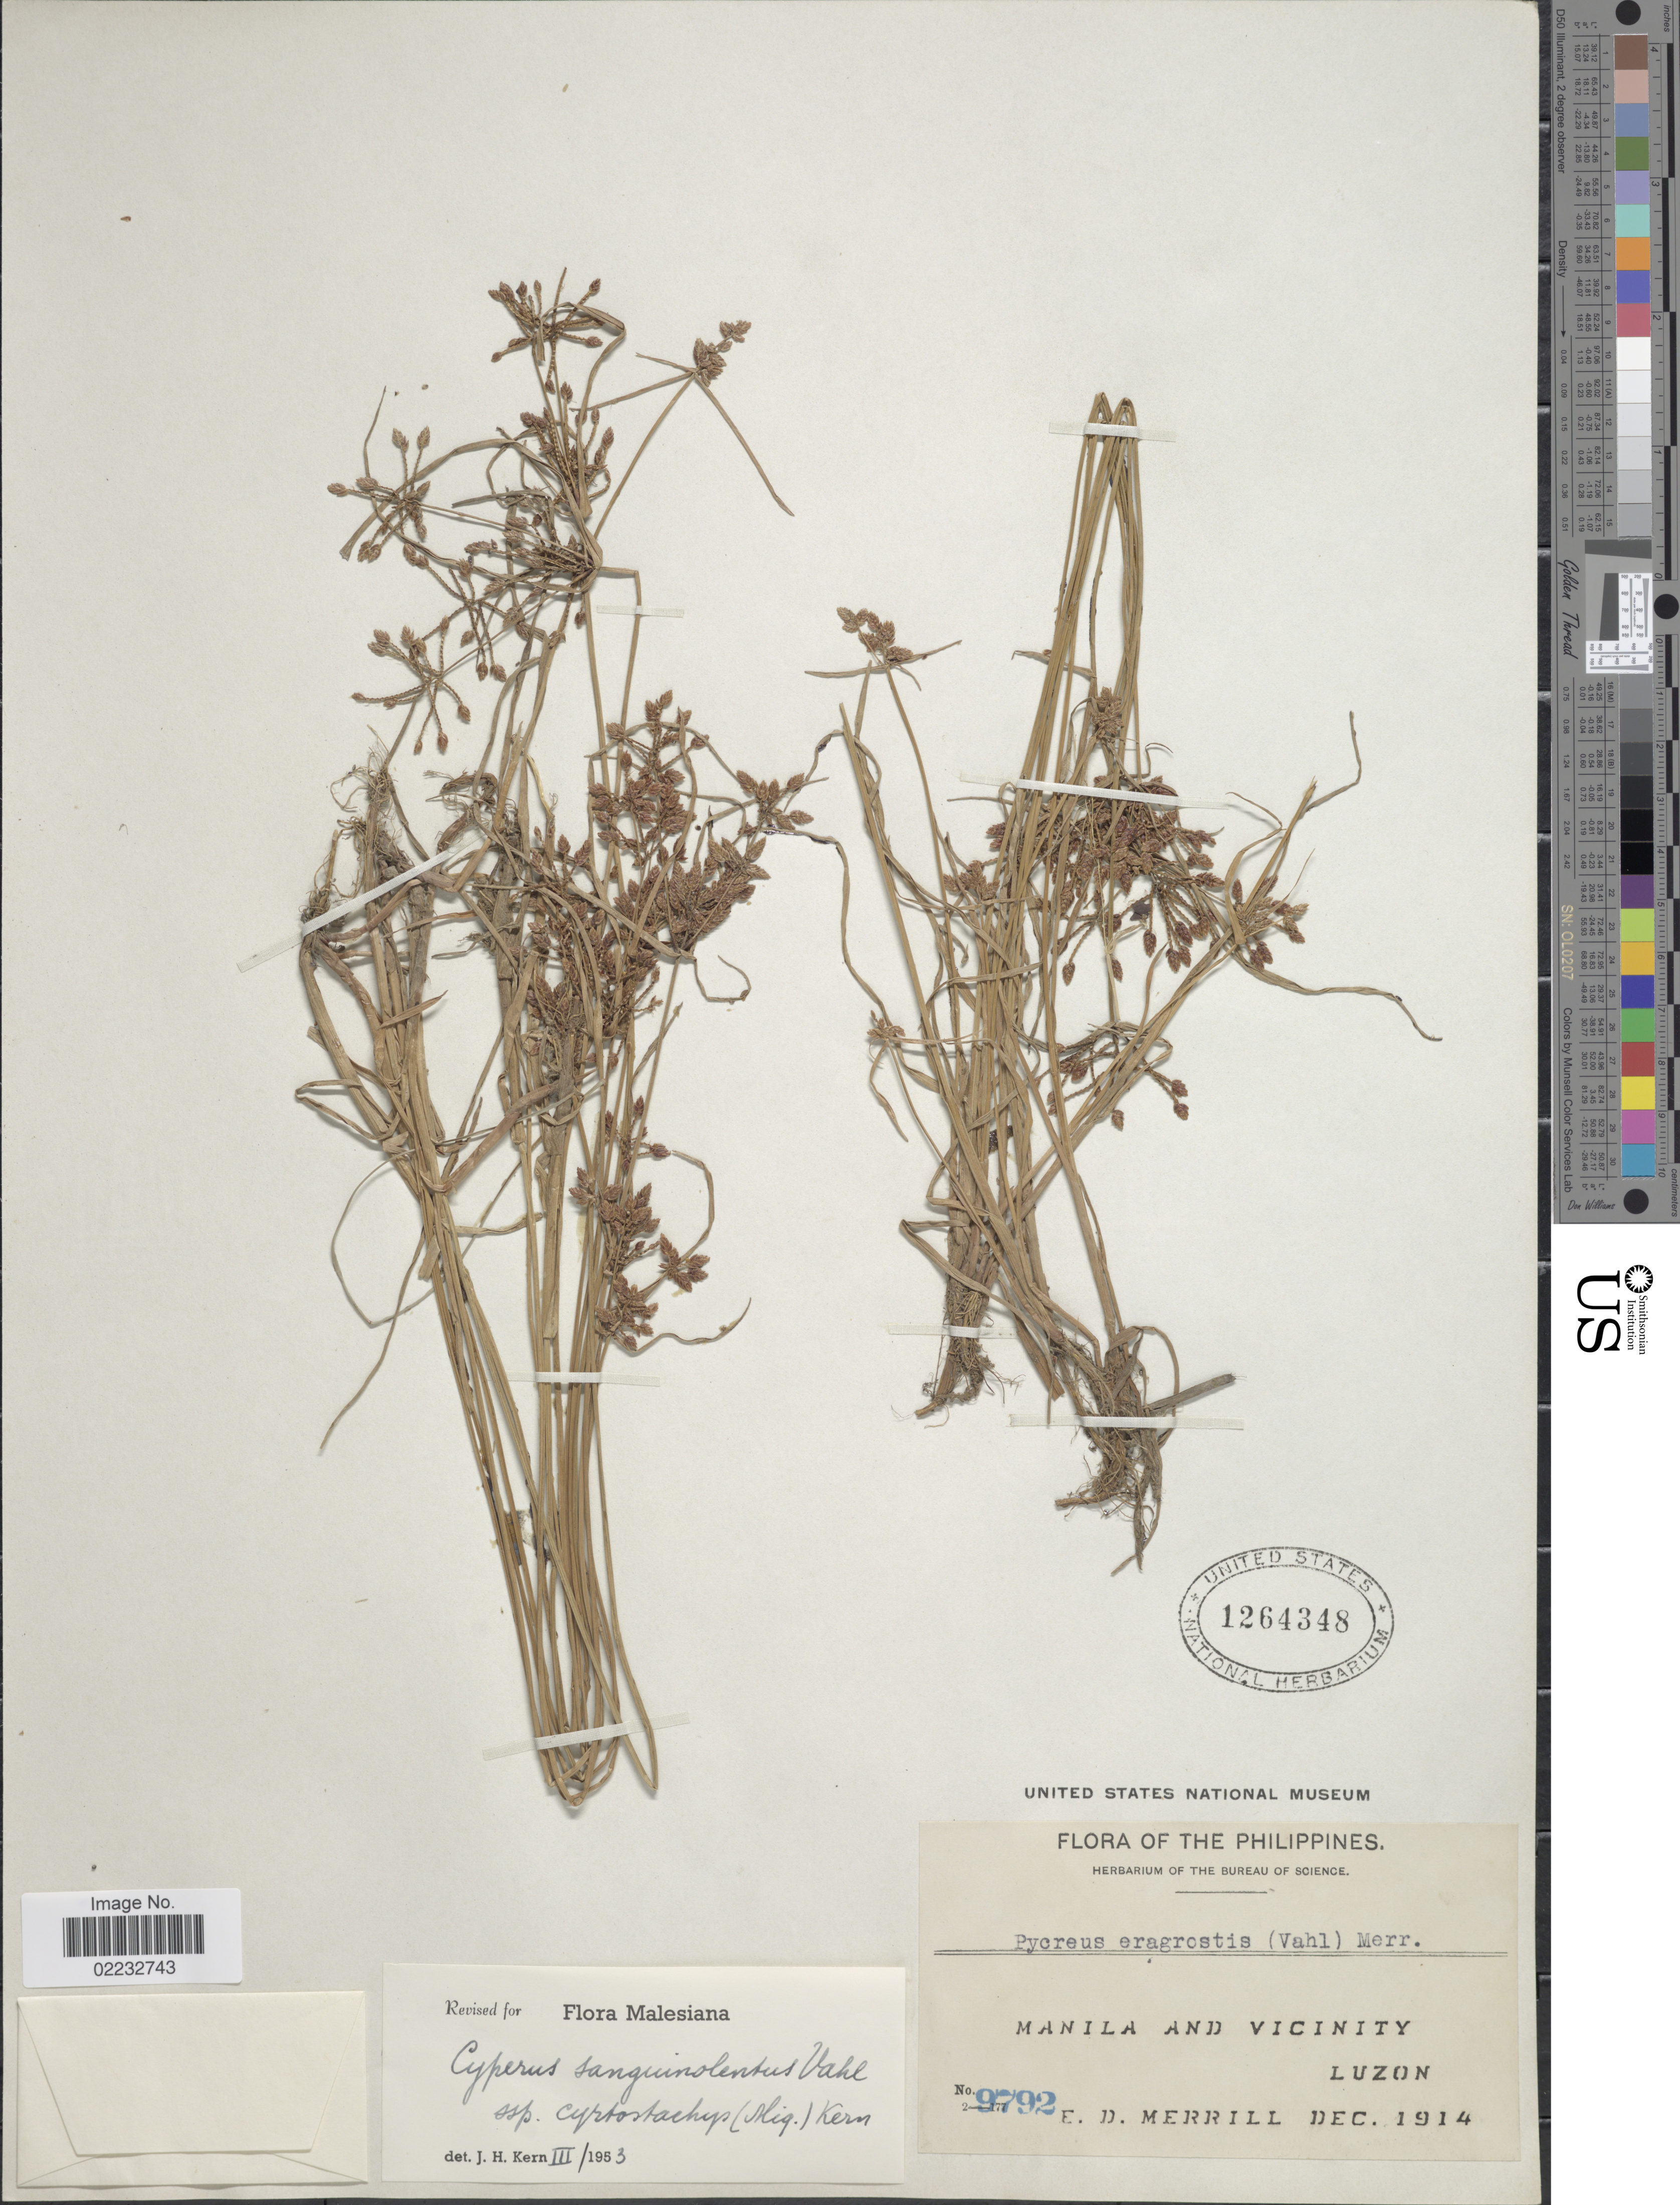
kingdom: Plantae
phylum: Tracheophyta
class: Liliopsida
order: Poales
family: Cyperaceae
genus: Cyperus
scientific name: Cyperus sanguinolentus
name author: Vahl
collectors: E. D. Merrill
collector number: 9792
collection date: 1914-12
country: Philippines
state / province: National Capital Region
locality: Manila and vicinity Luzon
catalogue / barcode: US 1264348